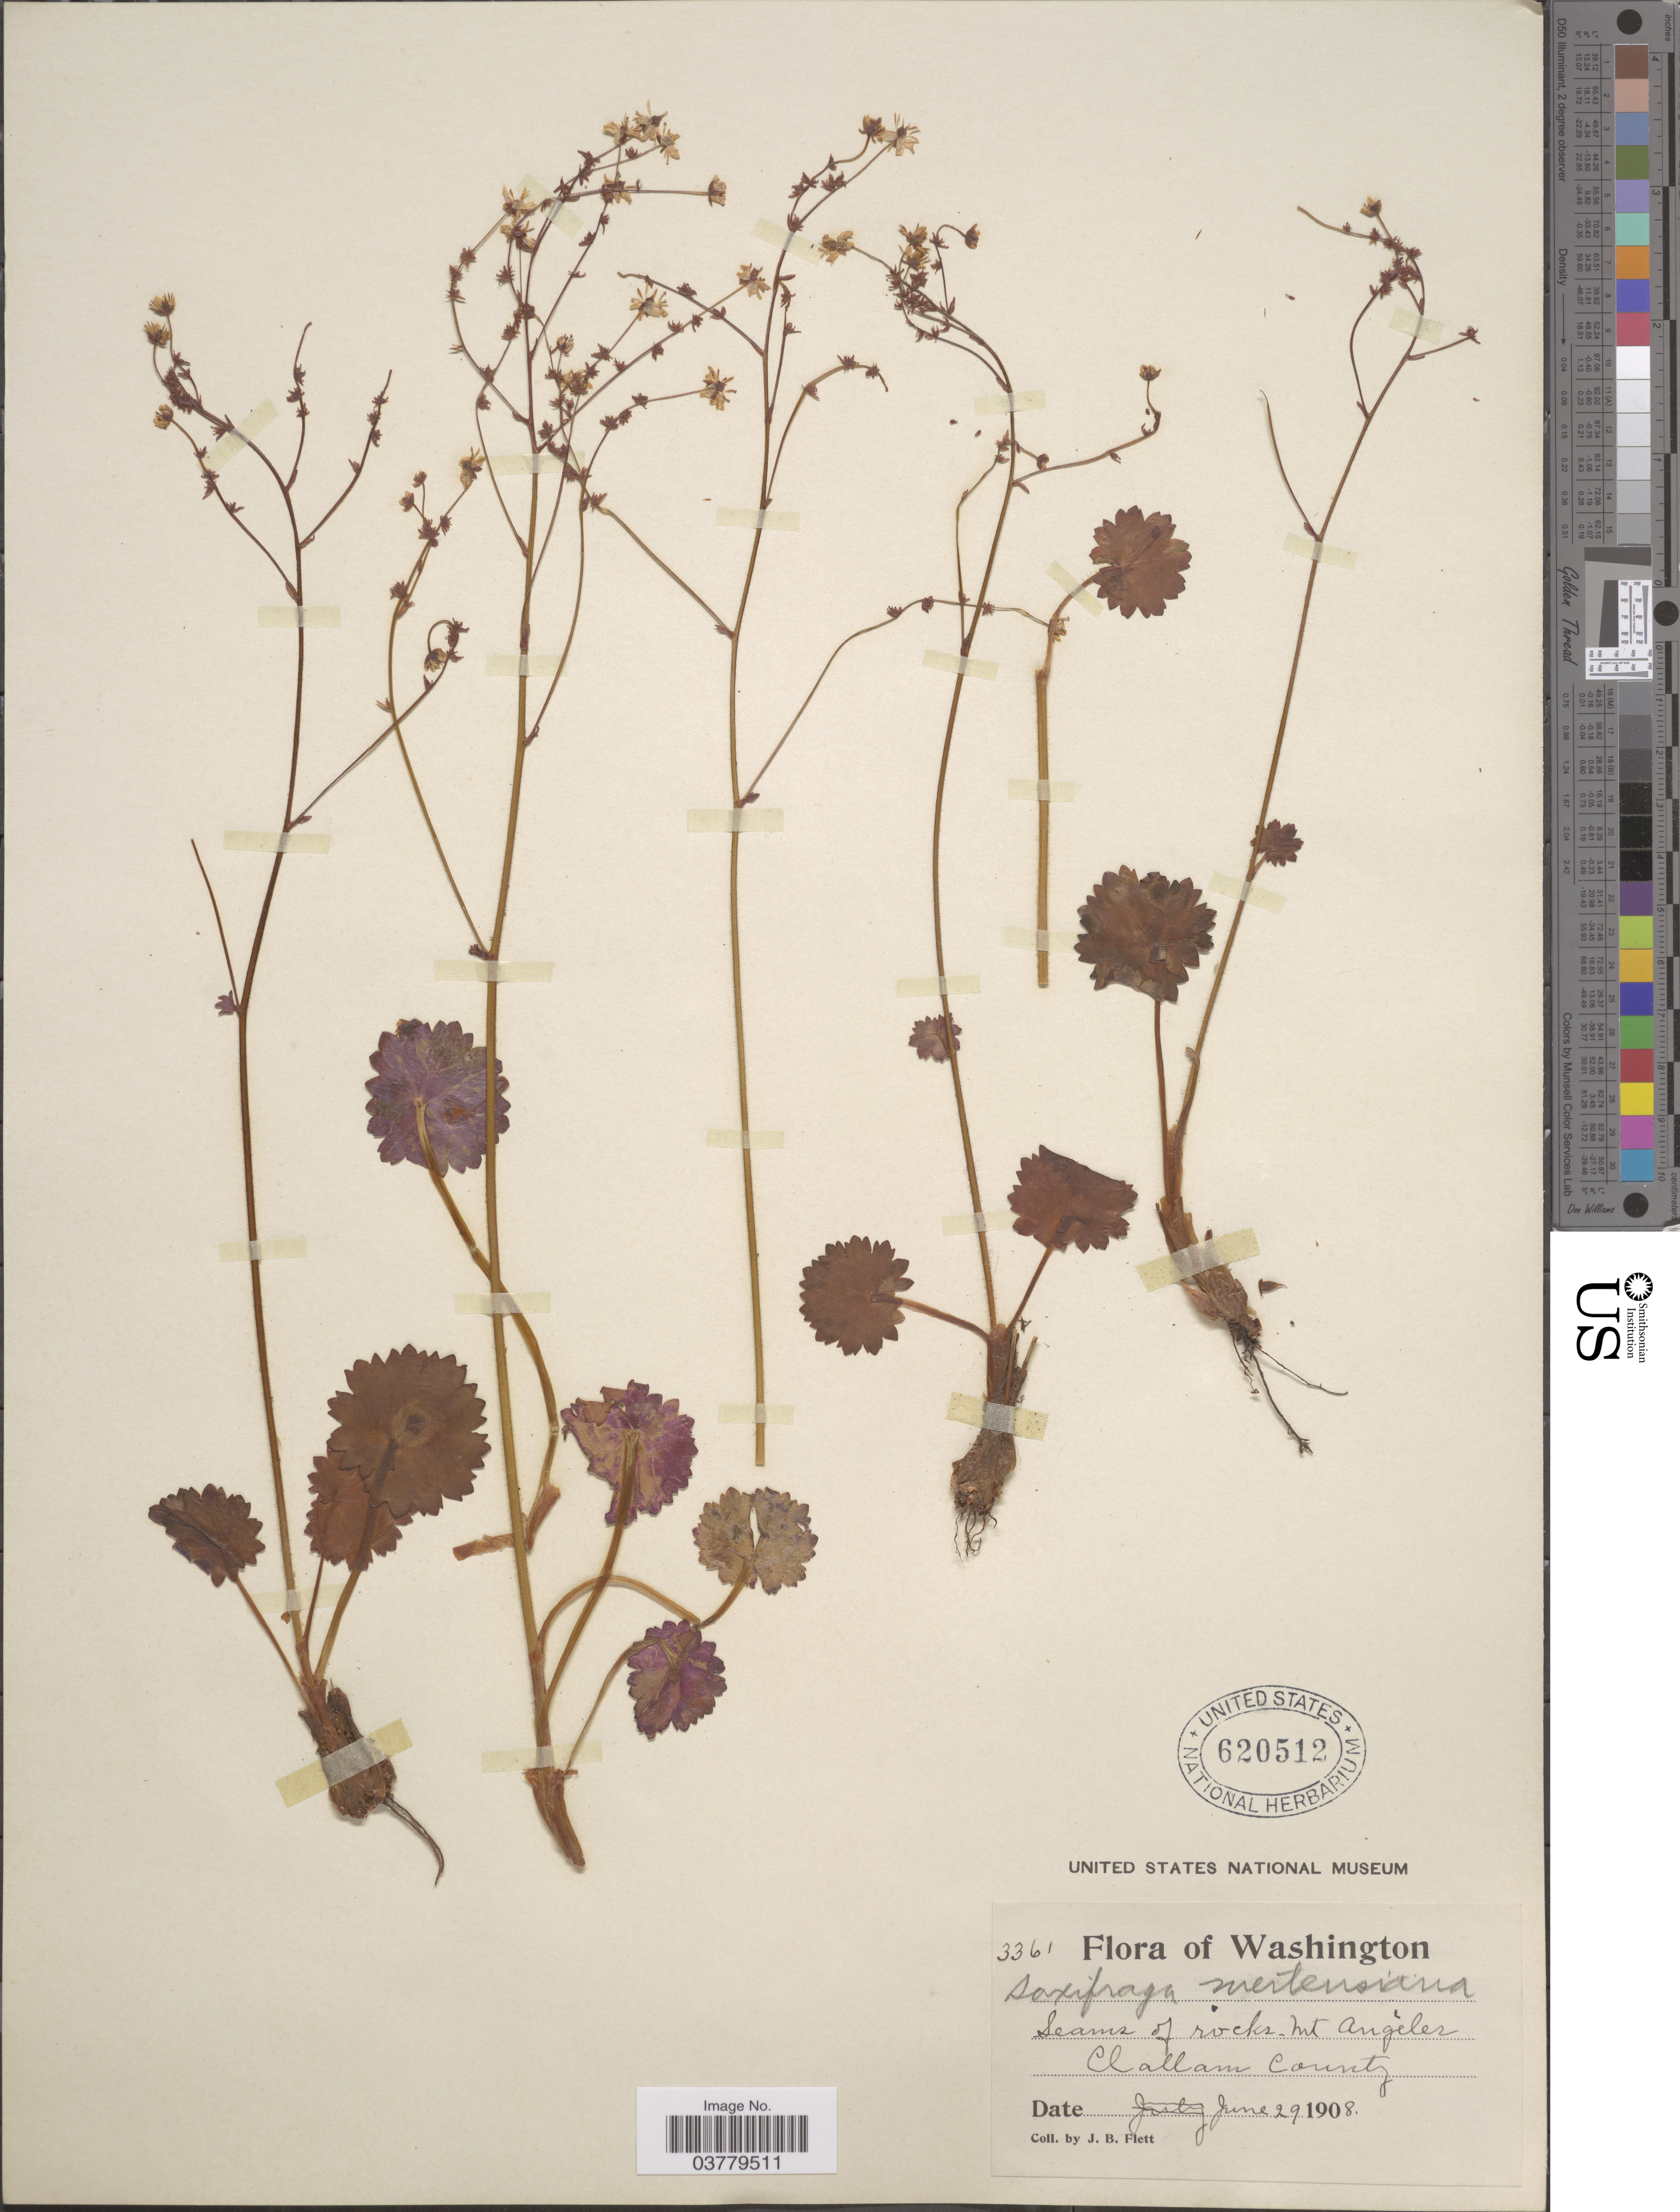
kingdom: Plantae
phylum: Tracheophyta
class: Magnoliopsida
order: Saxifragales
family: Saxifragaceae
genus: Saxifraga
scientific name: Saxifraga mertensiana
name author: Bong.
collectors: J. Flett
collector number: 3361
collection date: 1908-06-29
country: United States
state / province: Washington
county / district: Clallam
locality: Mt. Angeles. Clallam County.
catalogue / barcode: US 620512